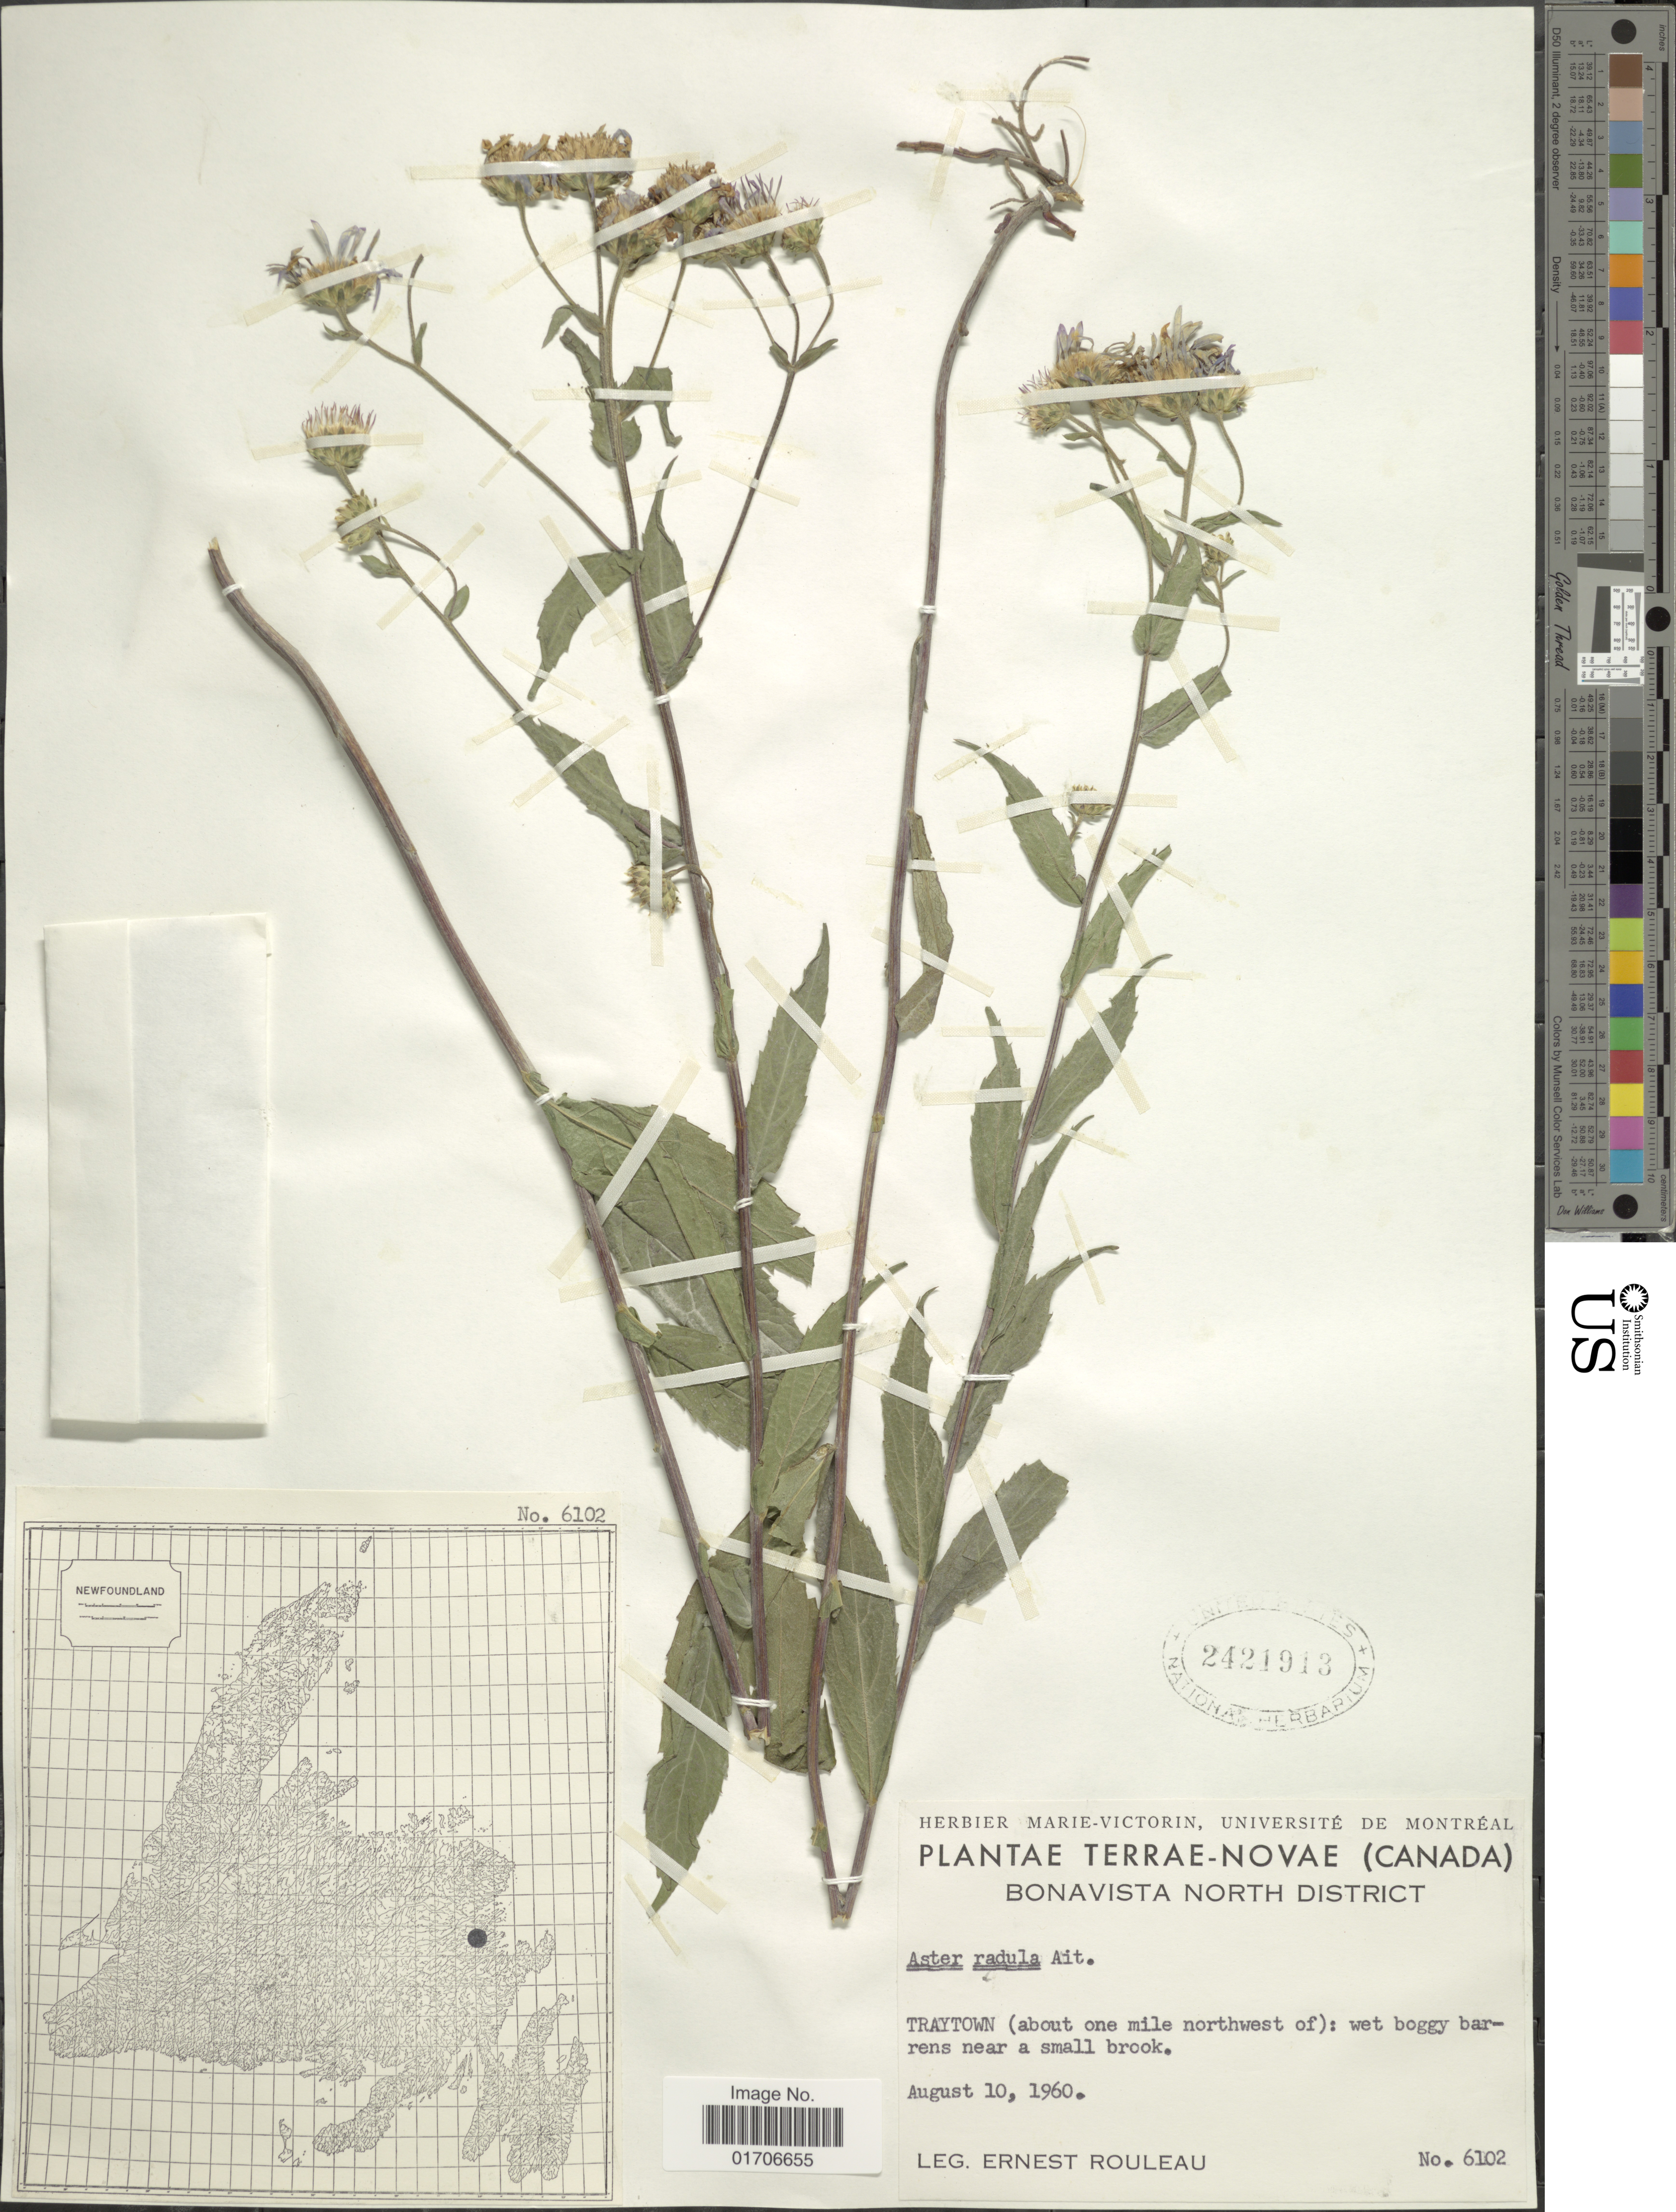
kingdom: Plantae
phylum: Tracheophyta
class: Magnoliopsida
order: Asterales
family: Asteraceae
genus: Eurybia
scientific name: Eurybia radula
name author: (Aiton) G.L. Nesom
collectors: E. Rouleau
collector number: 6102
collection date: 1960-08-10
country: Canada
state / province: Newfoundland and Labrador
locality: Terrae-Novae (Canada). Bonavista North District. Traytown (about one mile northwest of): wet boggy barrens near a small brook.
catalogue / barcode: US 2421913